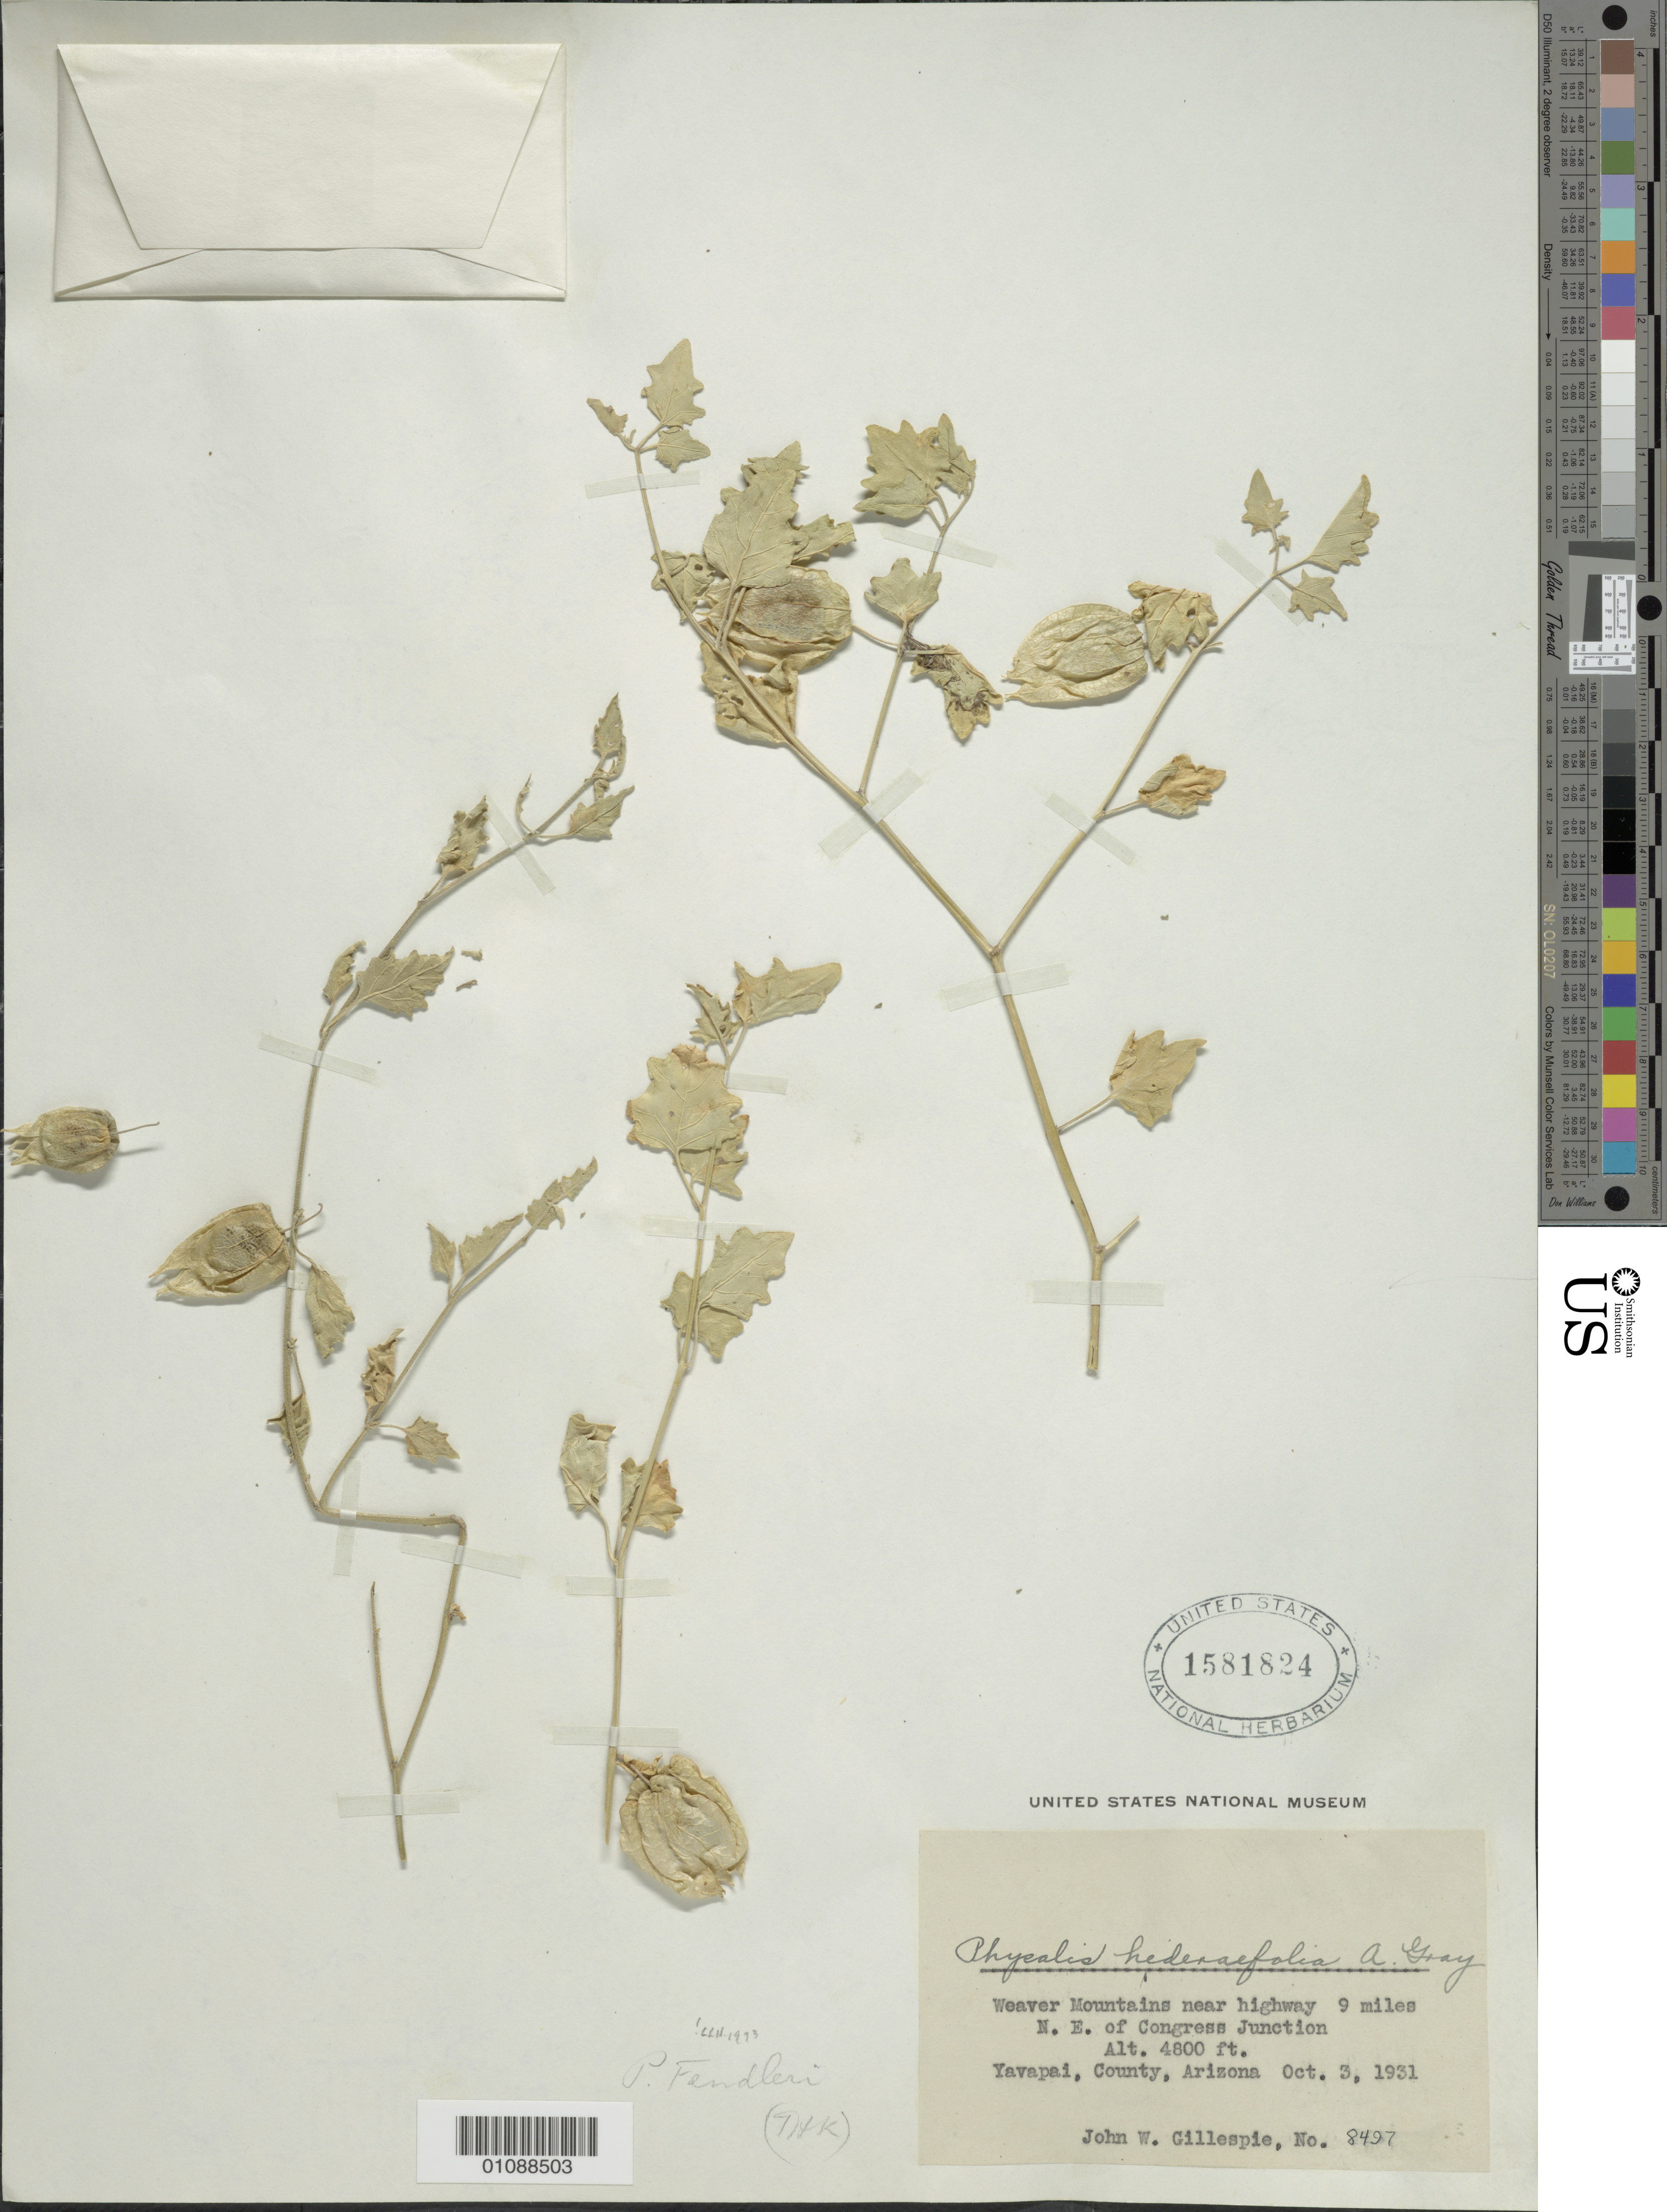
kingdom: Plantae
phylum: Tracheophyta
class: Magnoliopsida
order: Solanales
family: Solanaceae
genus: Physalis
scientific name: Physalis fendleri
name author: A. Gray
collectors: J. W. Gillespie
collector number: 8497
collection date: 1931-10-03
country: United States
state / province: Arizona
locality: Weaver Mountains near highway 9 miles N.E. of Congress Junction. Yavapai, County.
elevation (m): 1463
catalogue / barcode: US 1581824